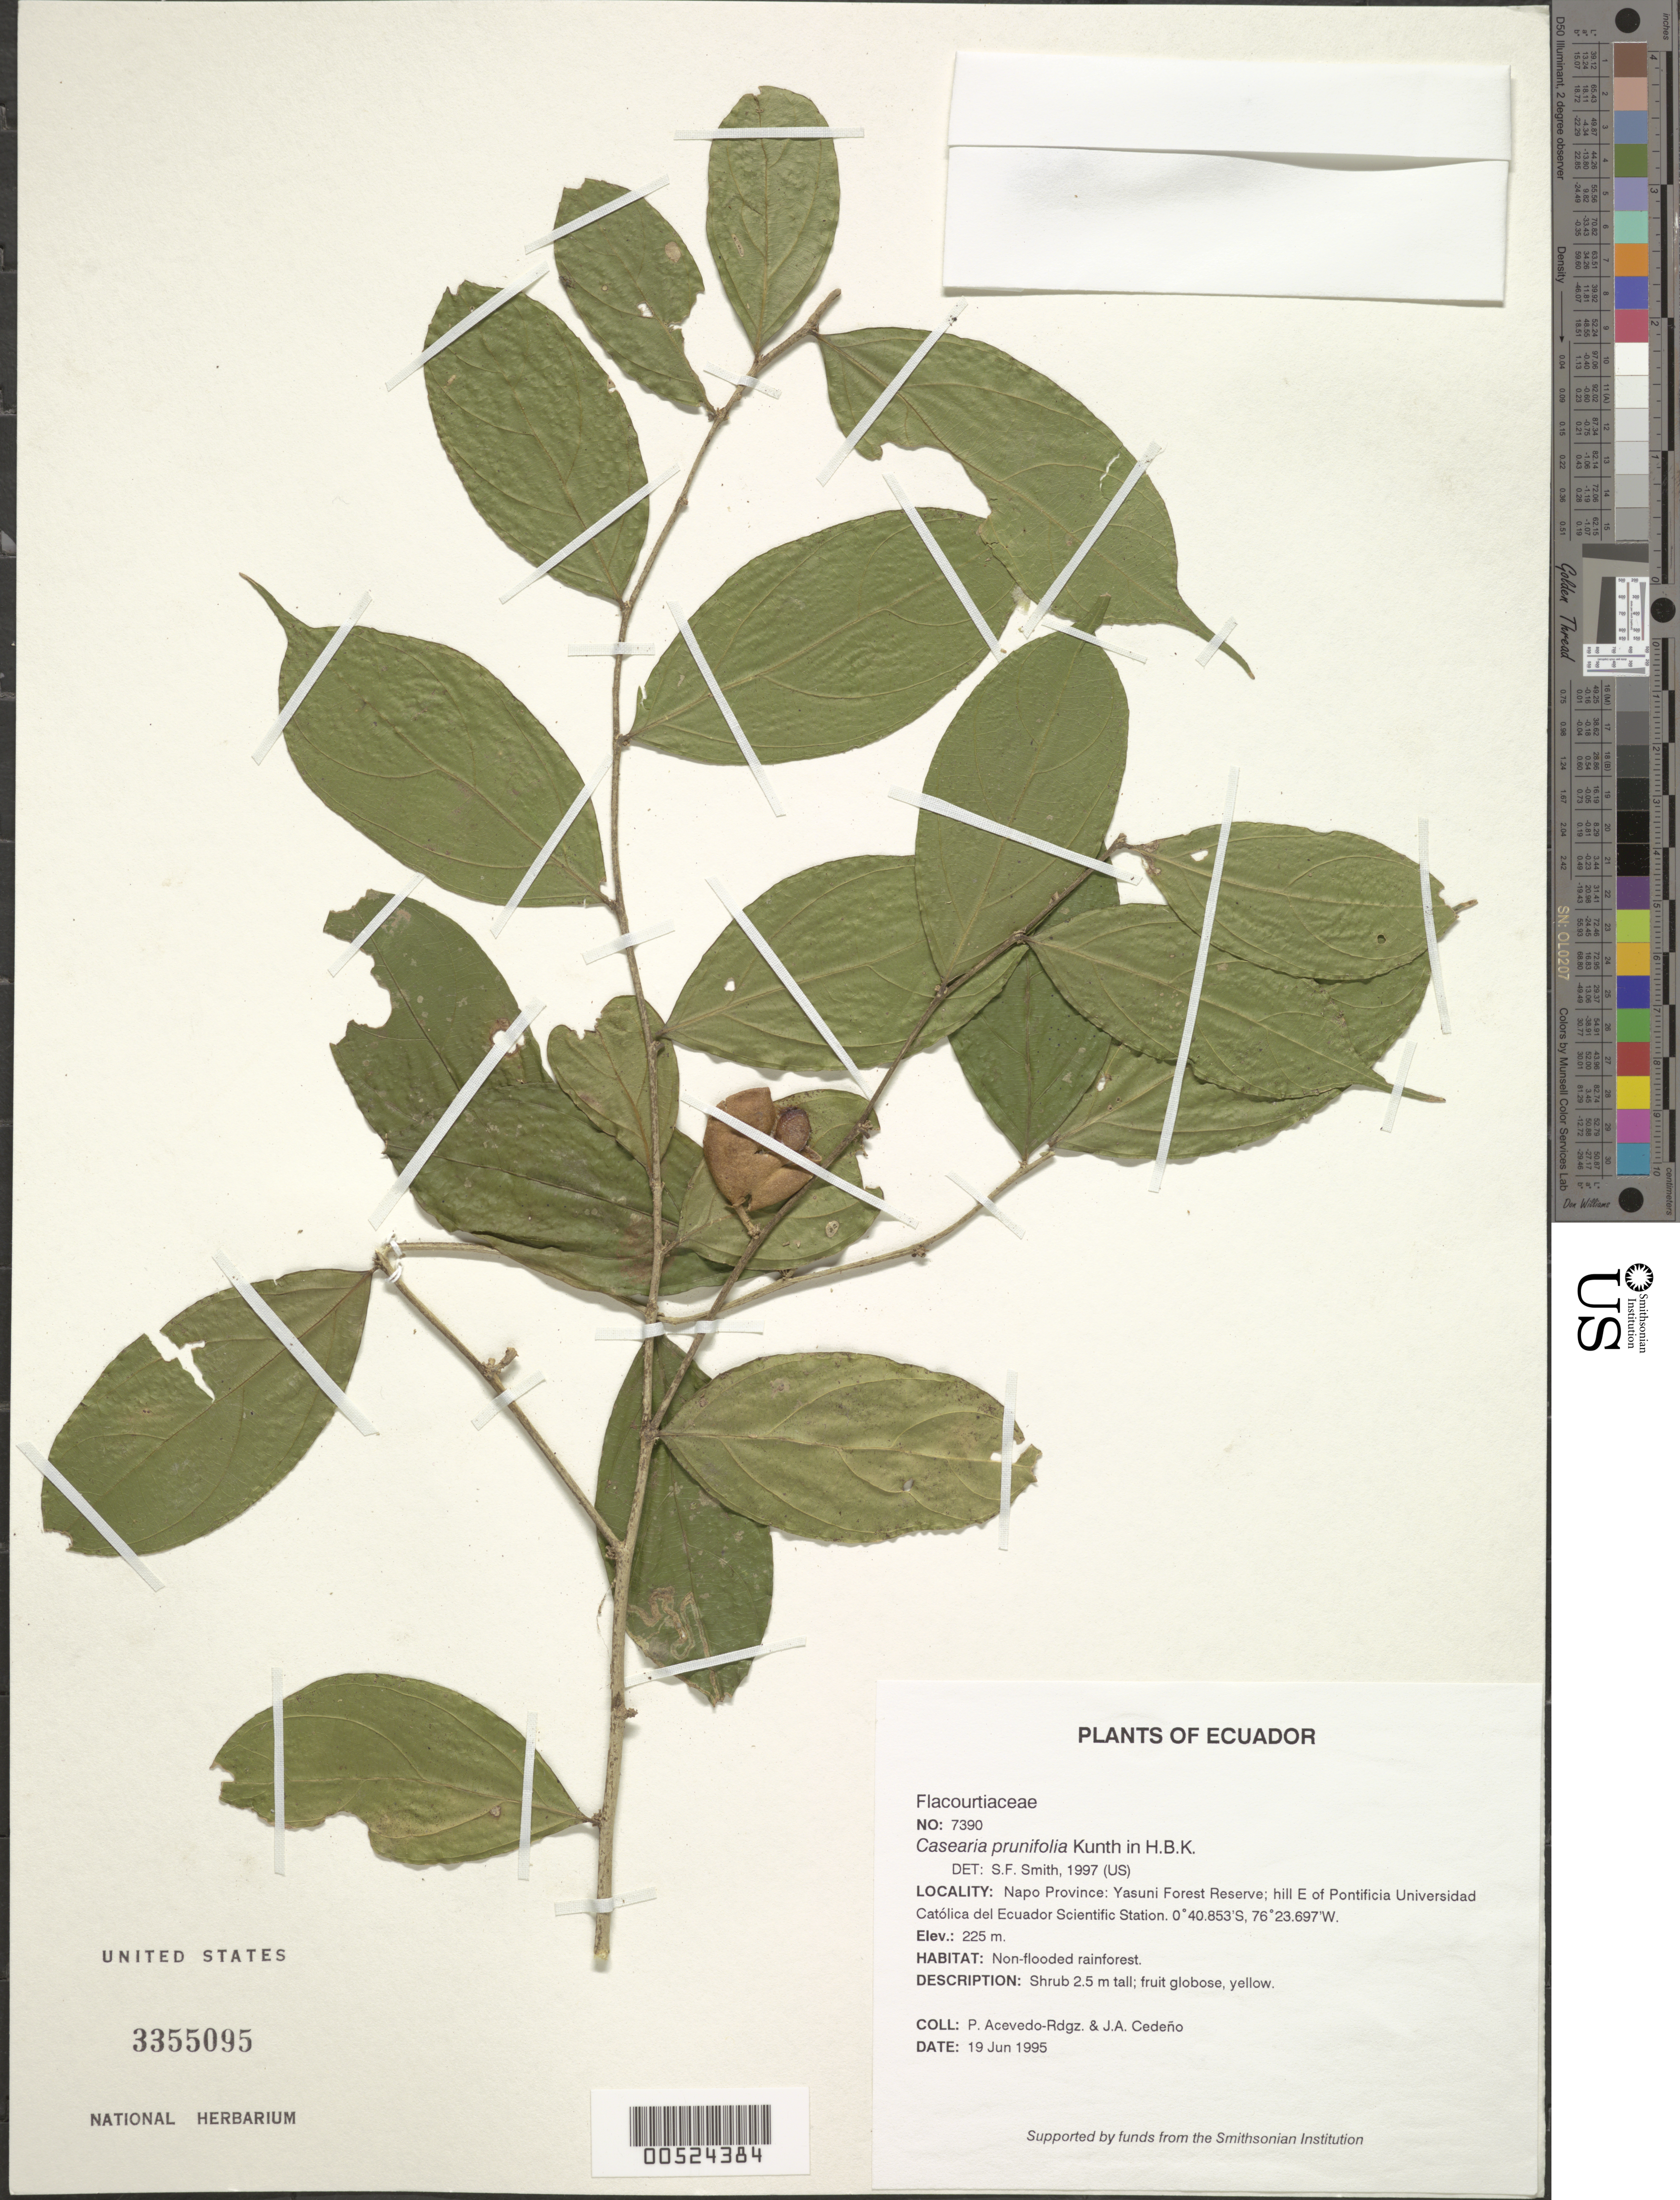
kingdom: Plantae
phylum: Tracheophyta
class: Magnoliopsida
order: Malpighiales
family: Salicaceae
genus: Casearia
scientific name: Casearia prunifolia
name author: Kunth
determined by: Smith, Stephen F., (US), NMNH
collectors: P. Acevedo-Rodr. & J. A. Cedeño M.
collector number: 7390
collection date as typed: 19 Jun 1995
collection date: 1995-06-19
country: Ecuador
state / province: Napo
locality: Napo Province: Yasuni Forest Reserve; hill E of Pontificia Universidad Católica del Ecuador Scientific Station.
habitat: Non-flooded rainforest.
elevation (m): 225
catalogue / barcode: US 3355095